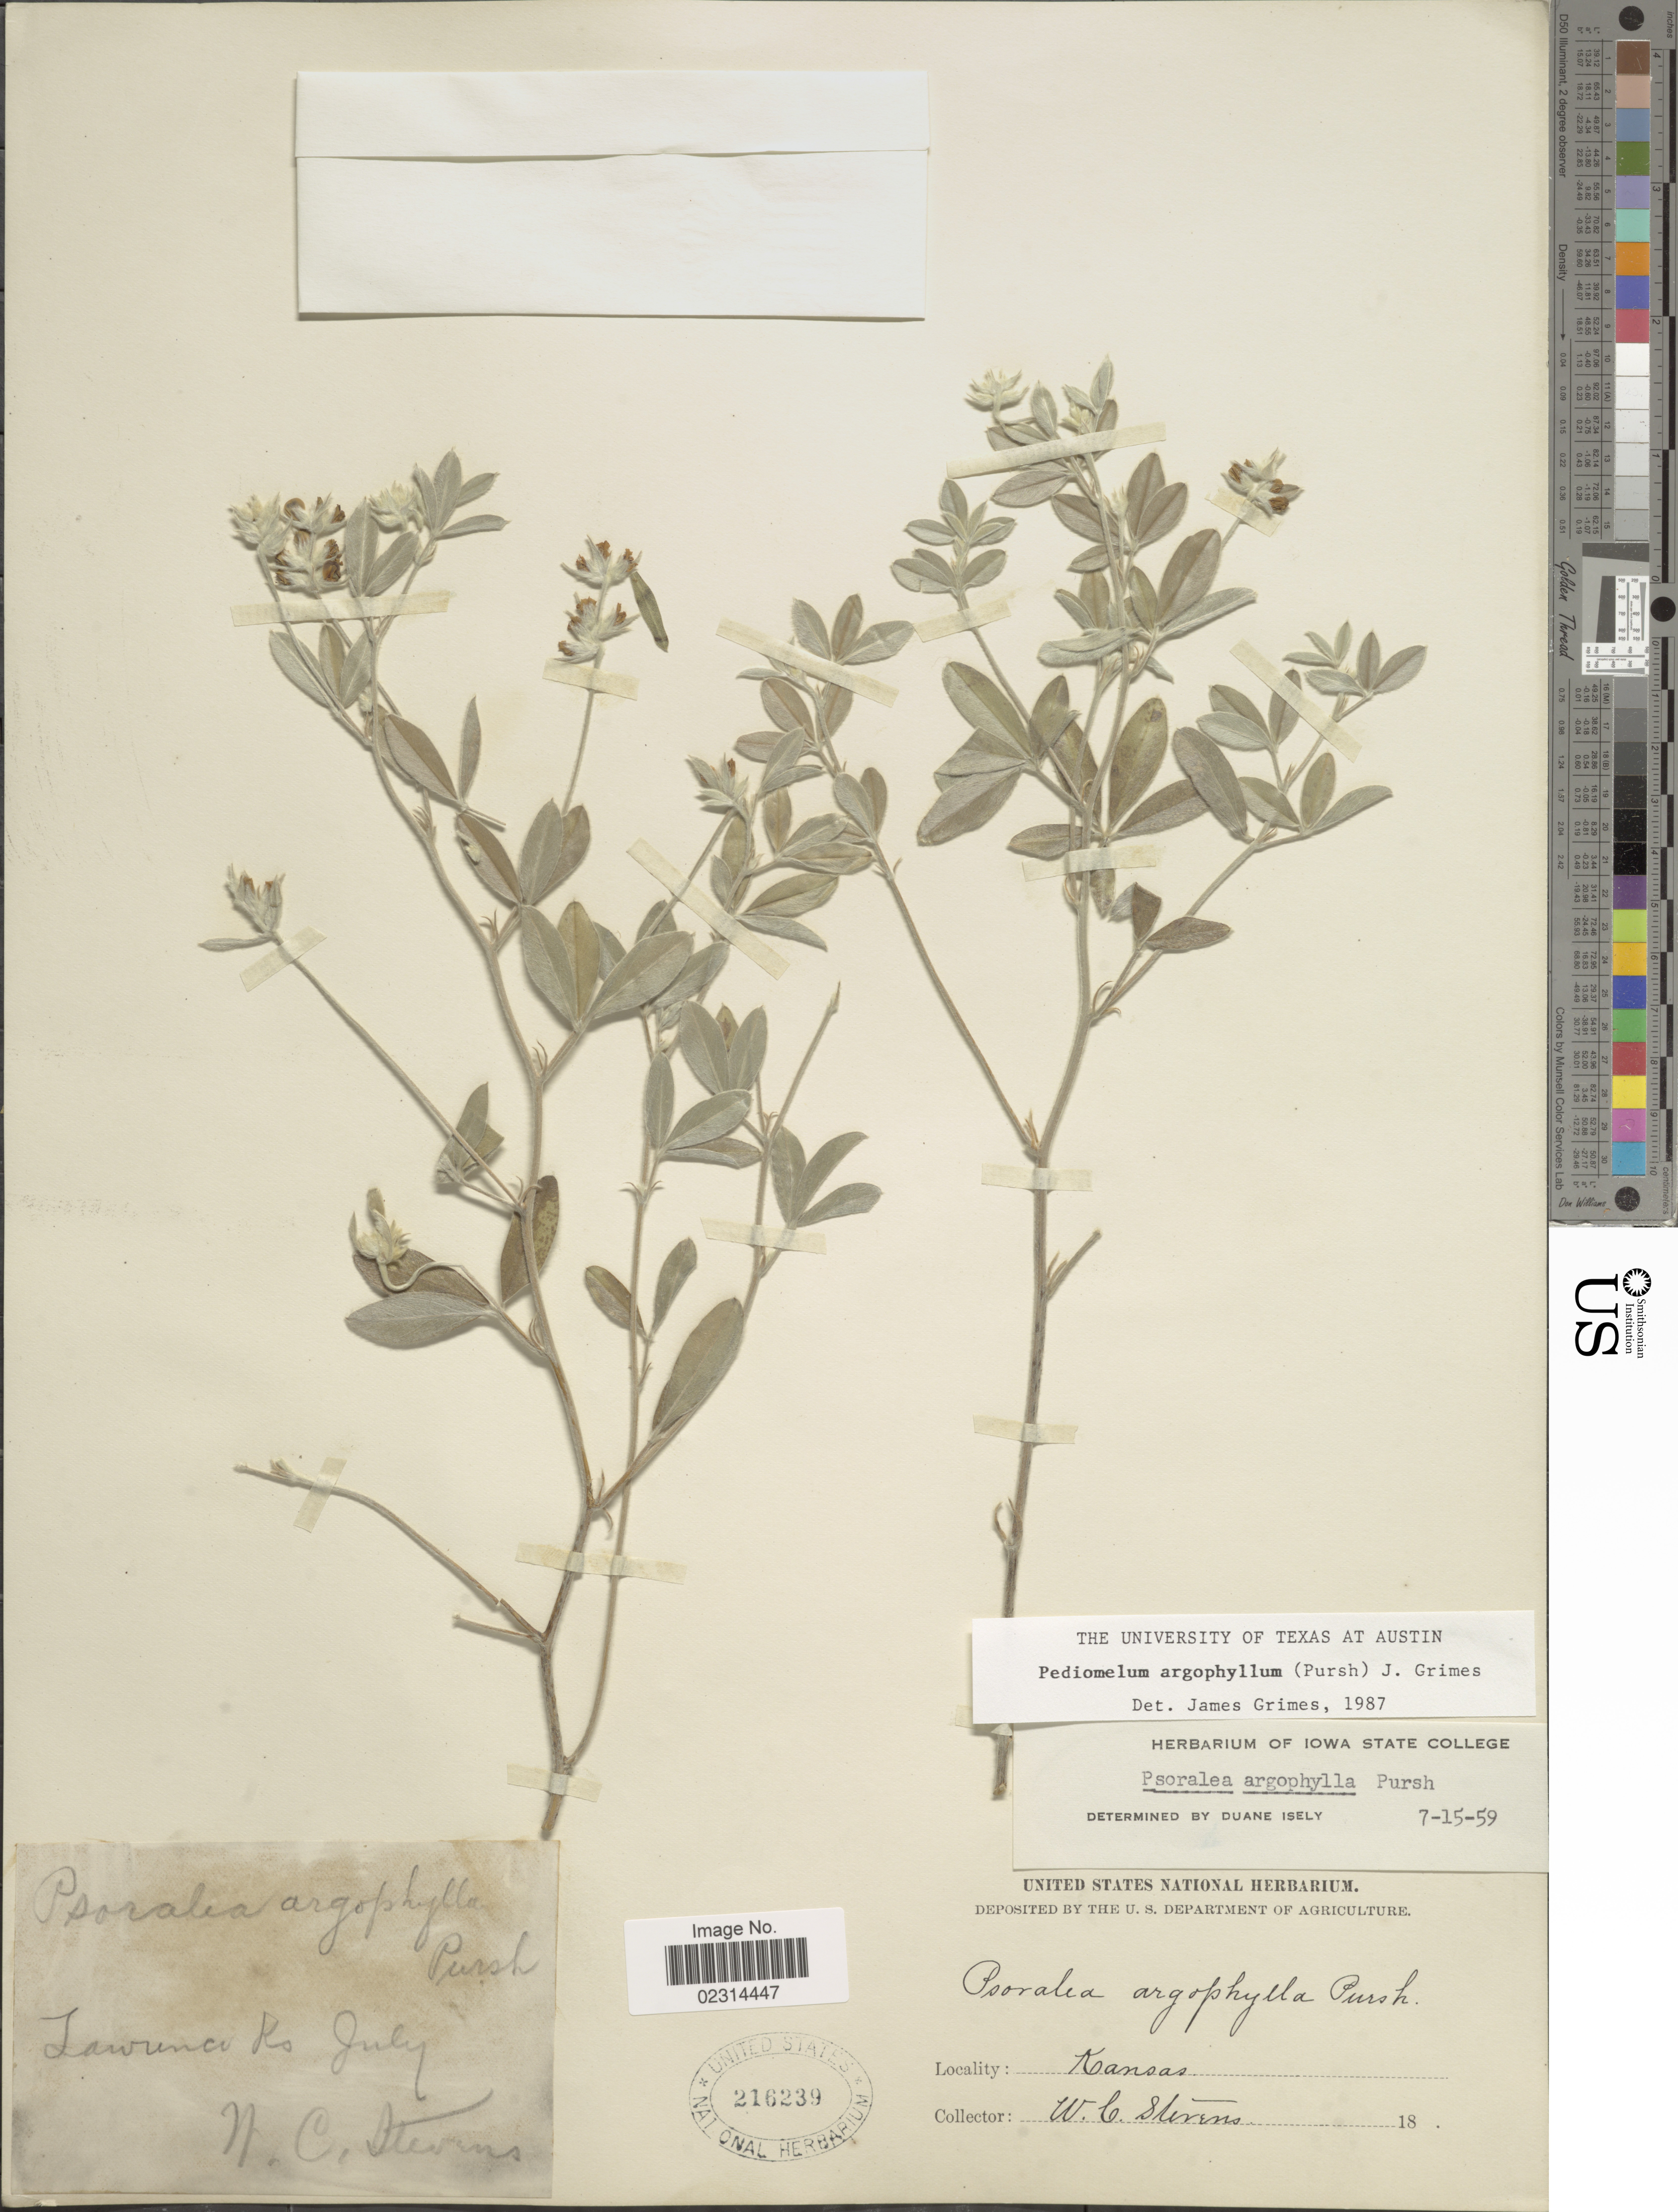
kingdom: Plantae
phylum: Tracheophyta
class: Magnoliopsida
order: Fabales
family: Fabaceae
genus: Pediomelum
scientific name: Pediomelum argophyllum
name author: (Pursh) J.W. Grimes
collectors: W. C. Stevens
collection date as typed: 18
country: United States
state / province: Kansas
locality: Lawrence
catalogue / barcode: US 216239